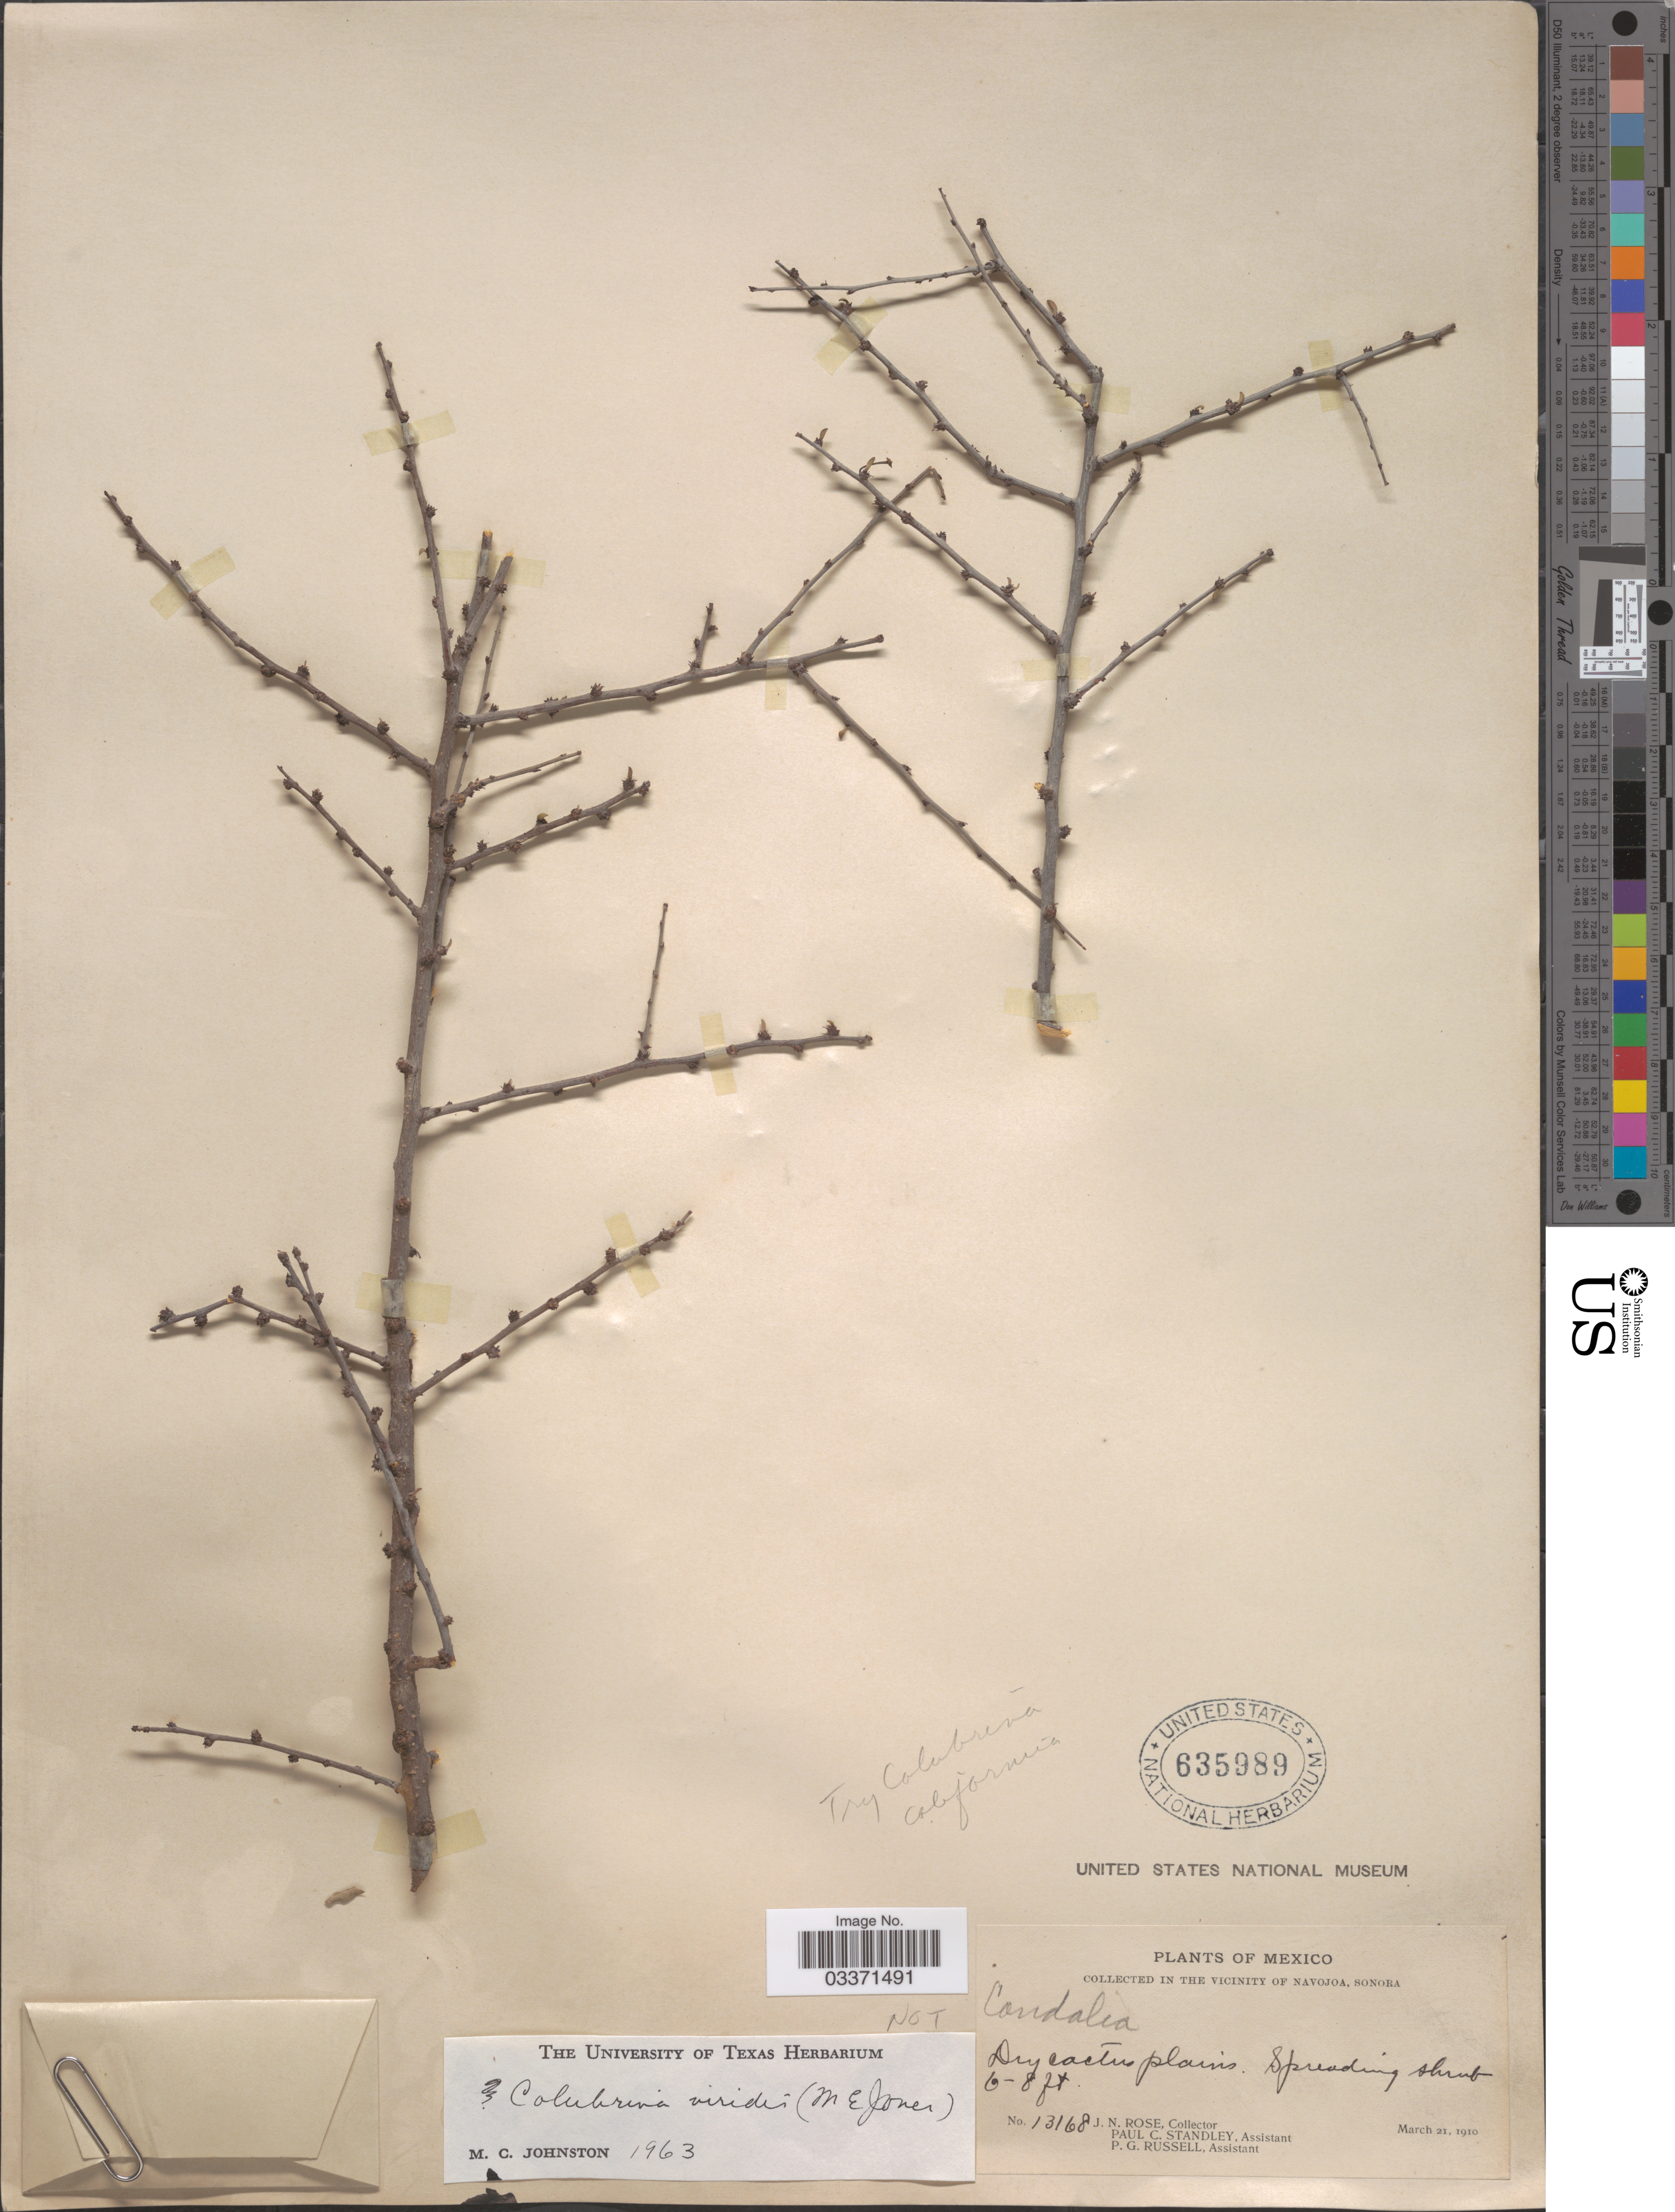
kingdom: Plantae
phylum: Tracheophyta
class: Magnoliopsida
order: Rosales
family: Rhamnaceae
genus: Colubrina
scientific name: Colubrina viridis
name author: (M.E. Jones) M.C. Johnst.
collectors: J. N. Rose, P. C. Standley & P. G. Russell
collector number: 13168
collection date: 1910-03-21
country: Mexico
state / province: Sonora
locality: In the vicinity of Navojoa. Dry cactus plains.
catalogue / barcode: US 635989